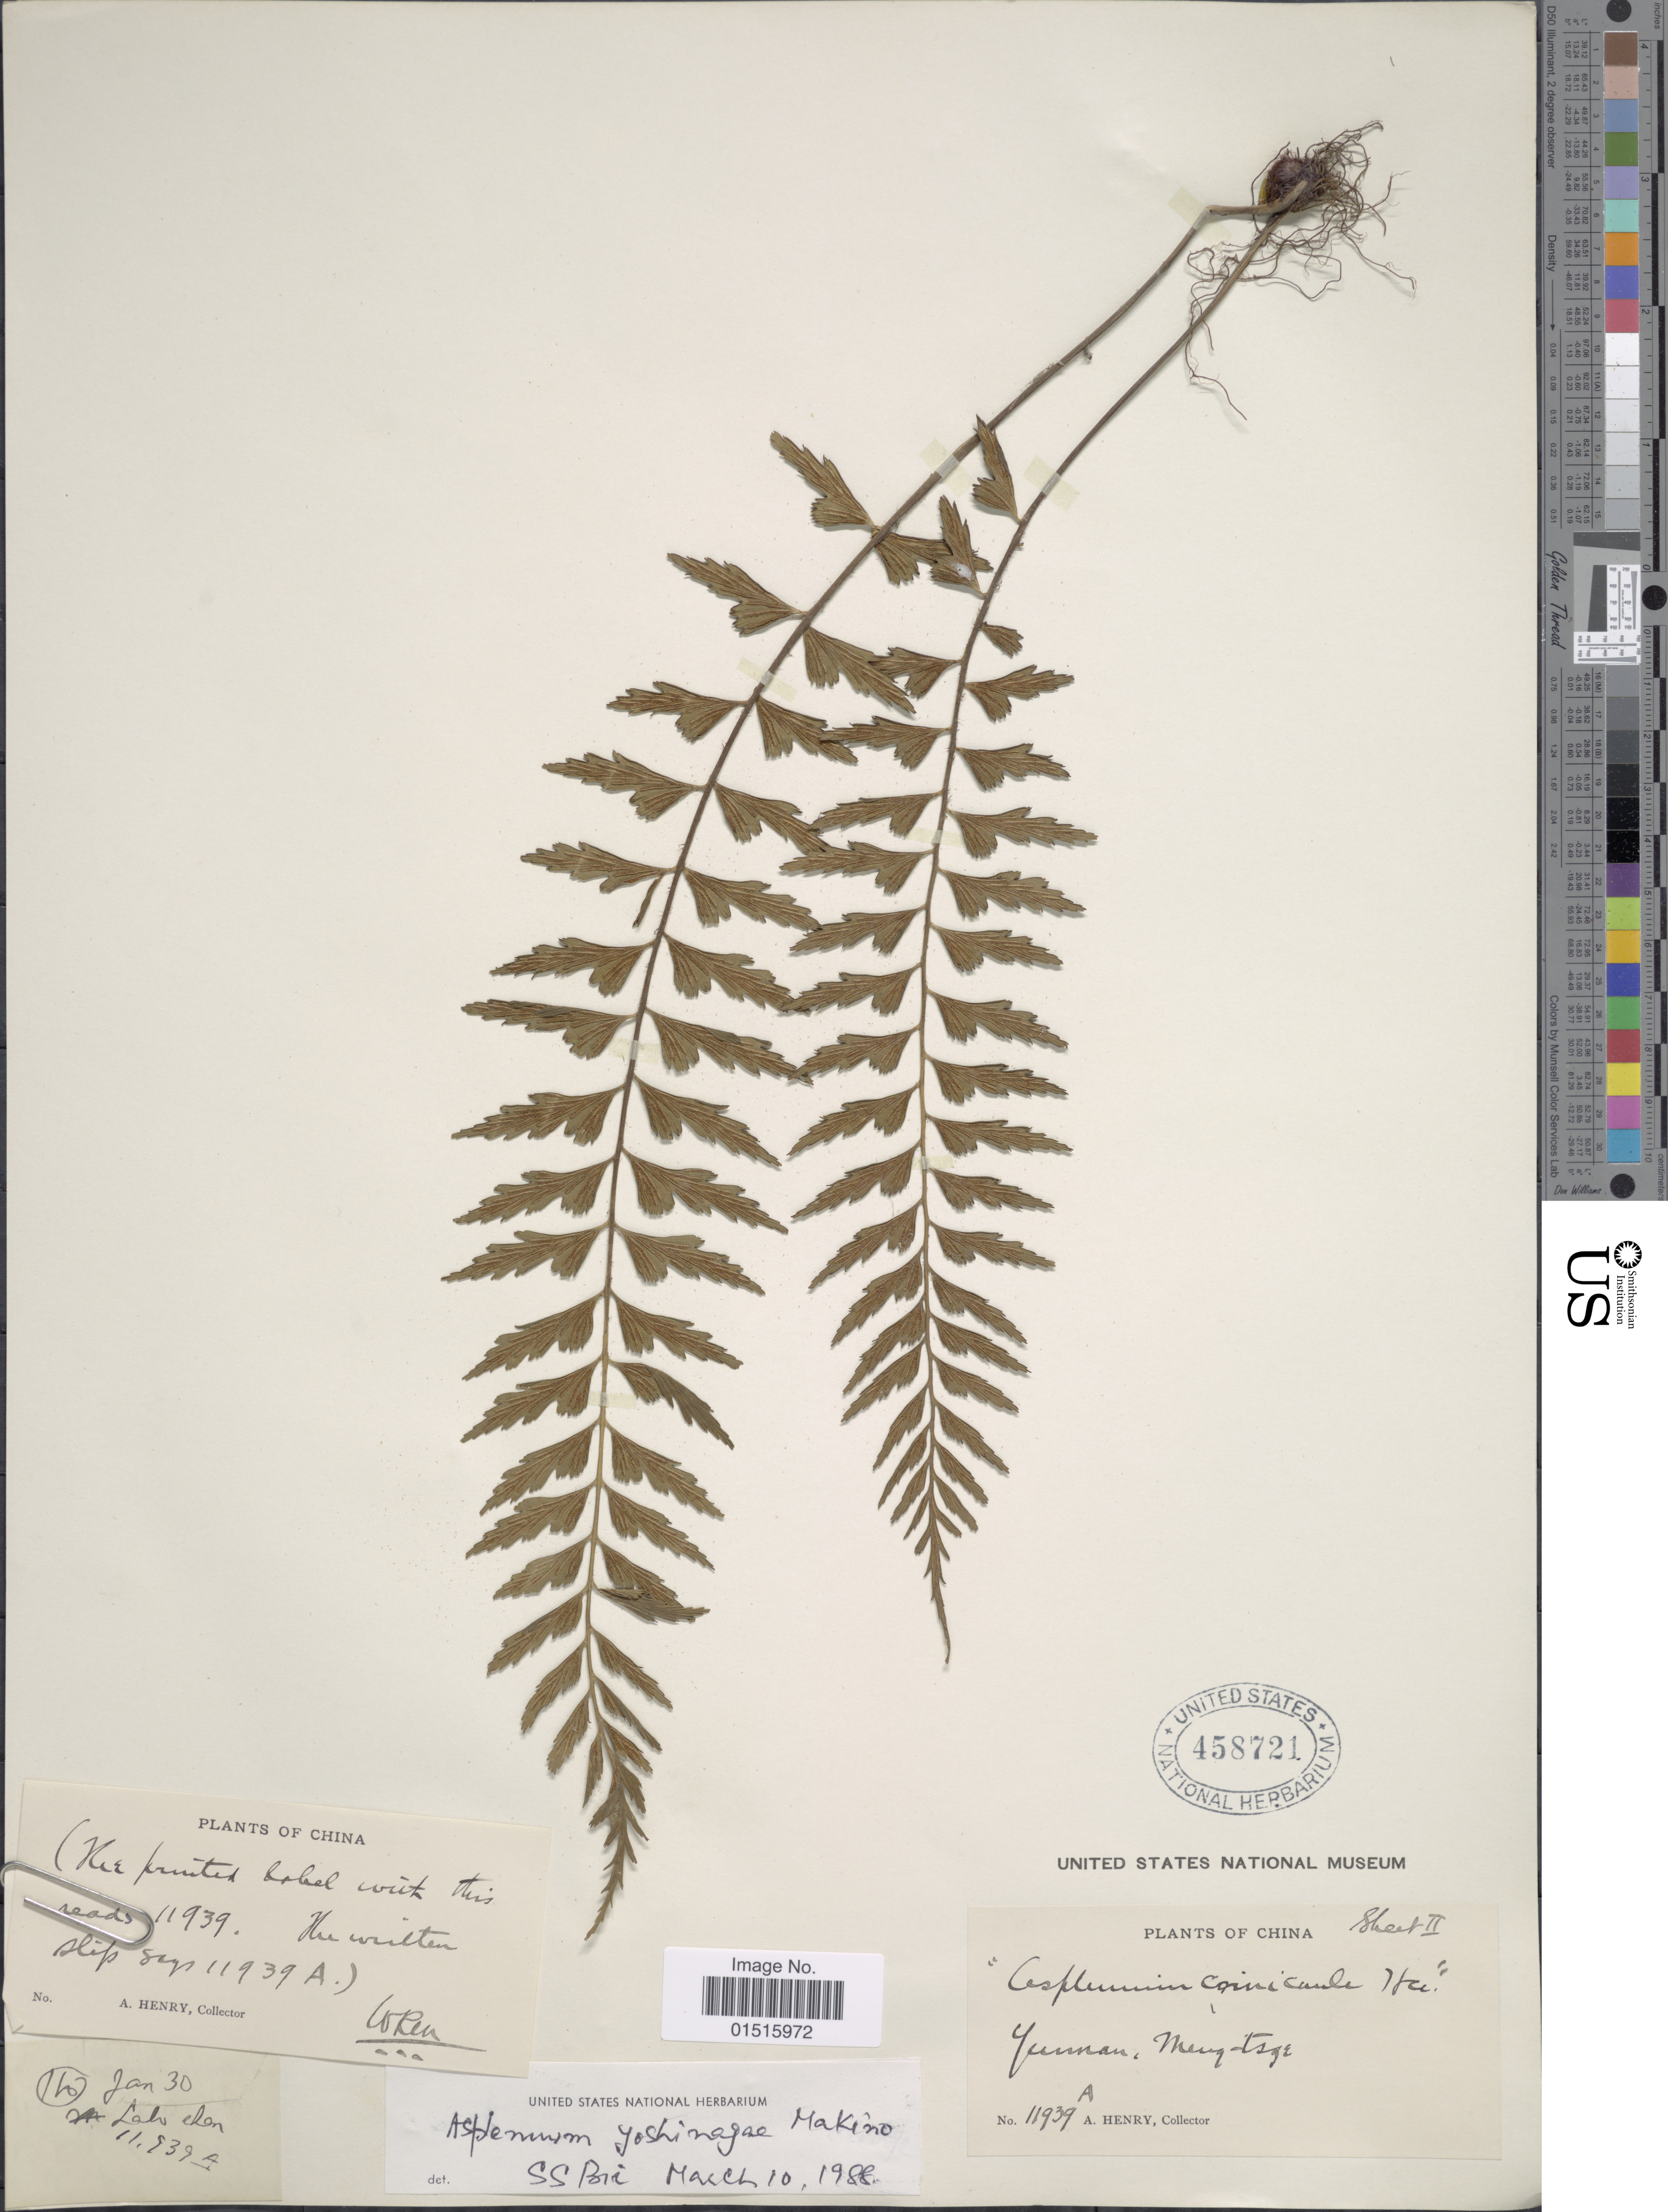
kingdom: Plantae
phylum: Tracheophyta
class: Polypodiopsida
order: Polypodiales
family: Aspleniaceae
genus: Asplenium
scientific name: Asplenium yoshinagae var. planicaule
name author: (Wall. ex Mett.) C.V. Morton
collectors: A. Henry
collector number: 11939 A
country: China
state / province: Yunnan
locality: Meng-tze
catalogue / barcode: US 458721